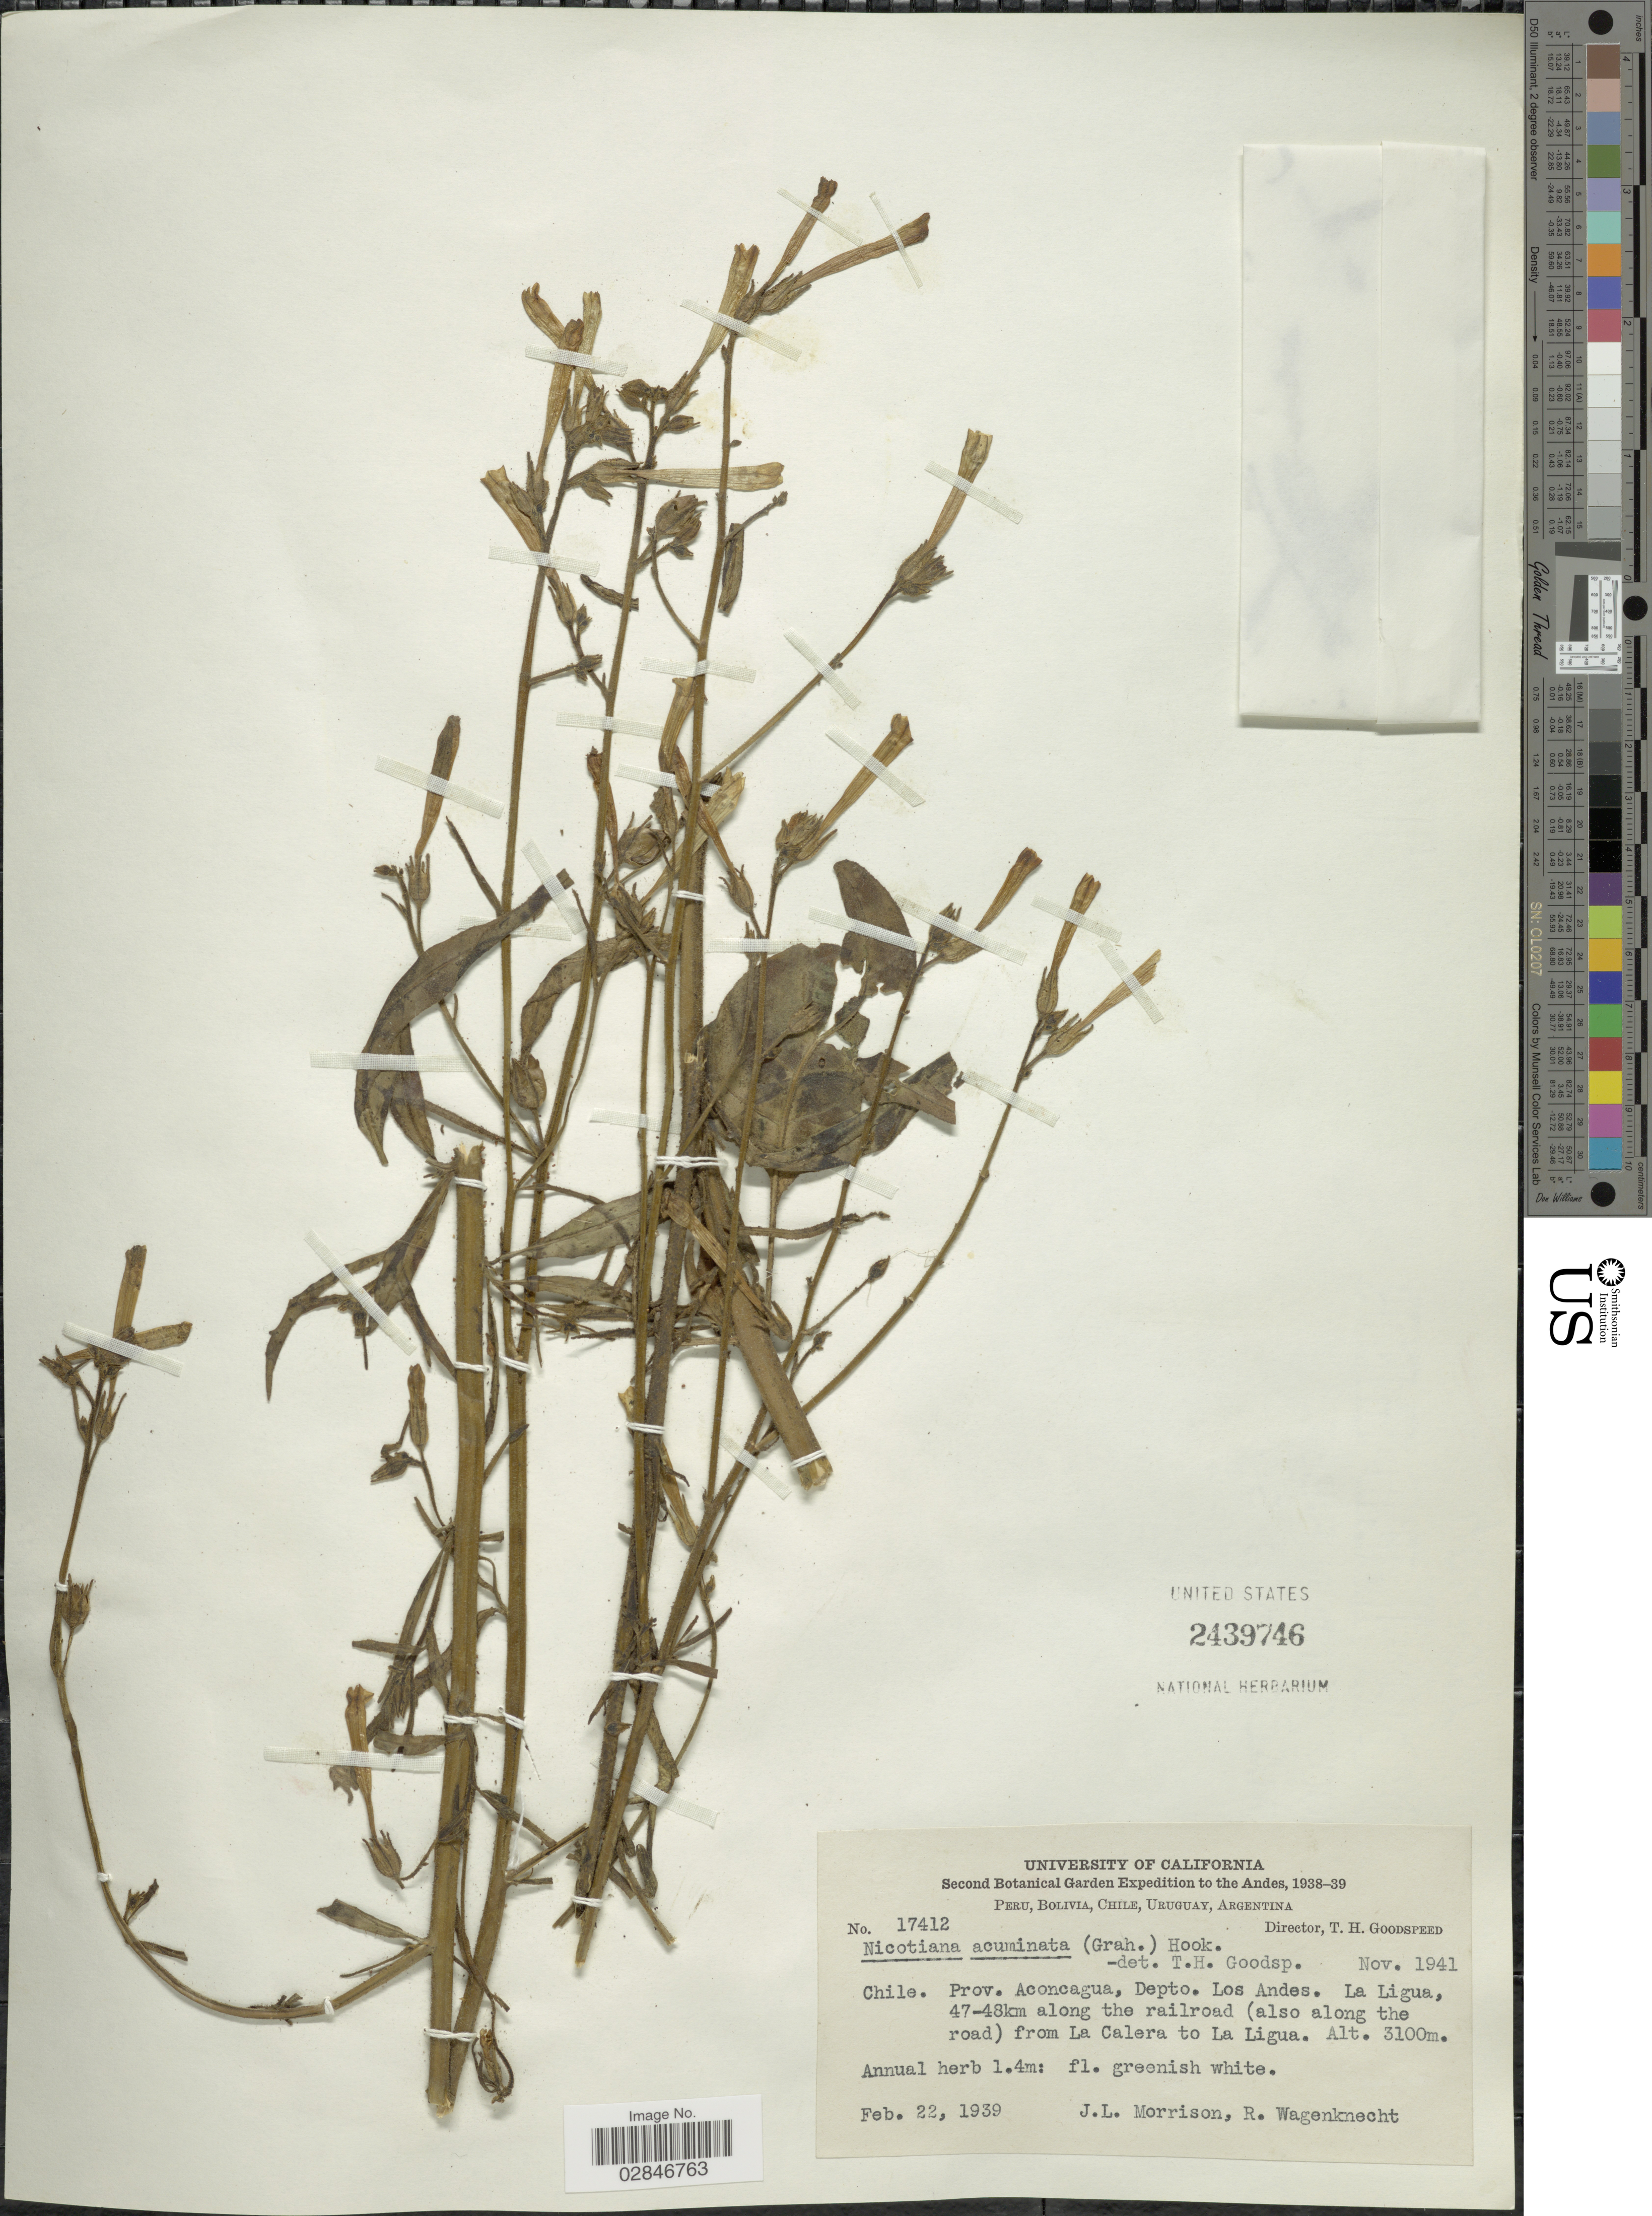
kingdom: Plantae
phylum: Tracheophyta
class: Magnoliopsida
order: Solanales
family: Solanaceae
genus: Nicotiana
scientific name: Nicotiana acuminata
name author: (Graham) Hook.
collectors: J. Morrison & R. Wagenknecht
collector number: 17412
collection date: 1939-02-22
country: Chile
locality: The Andes, Prov. Aconcagua, Depto. Los Andes. La Ligua, 47-48km along the railroad (also along the road) from La Calera to La Ligua.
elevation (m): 3100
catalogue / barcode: US 2439746